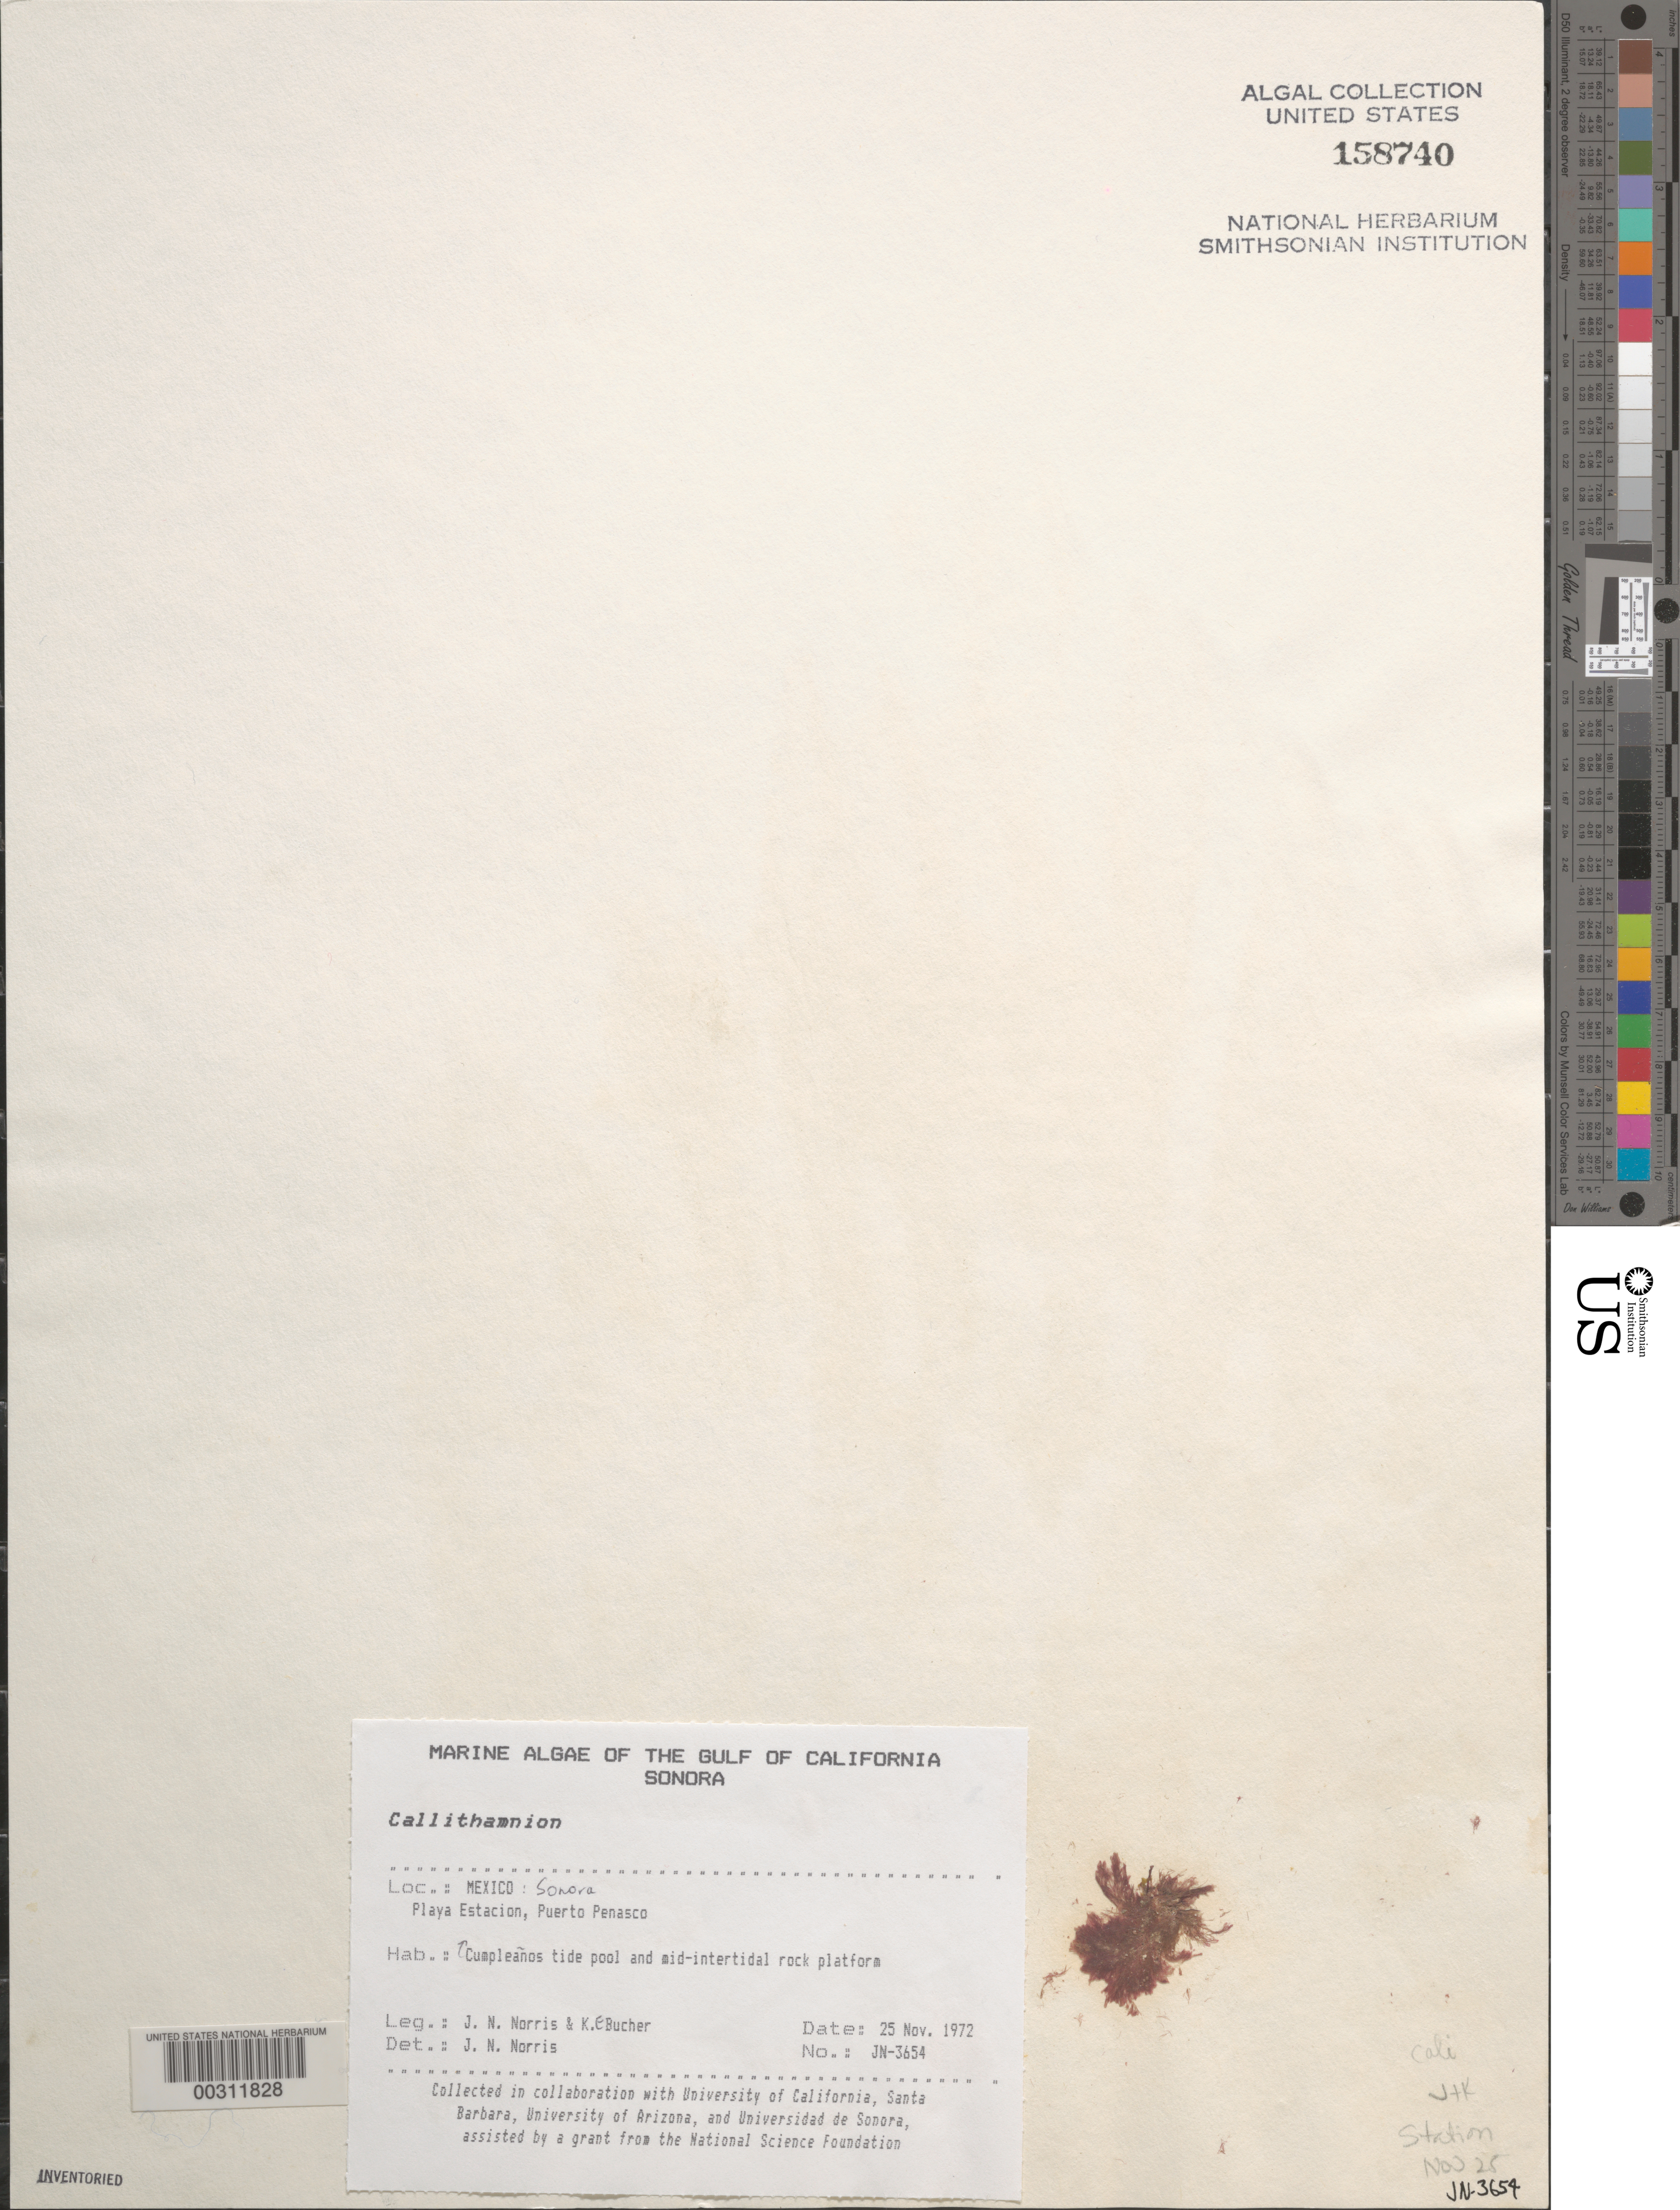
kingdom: Plantae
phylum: Rhodophyta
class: Florideophyceae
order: Ceramiales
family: Callithamniaceae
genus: Callithamnion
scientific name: Callithamnion sp.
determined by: Norris, James N.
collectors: J. N. Norris & K. E. Bucher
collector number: JN-3654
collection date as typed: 25 Nov 1972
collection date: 1972-11-25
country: Mexico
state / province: Sonora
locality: Playa Estacion, Puerto Penasco, Cumpleanos tide pool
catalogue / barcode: US 158740